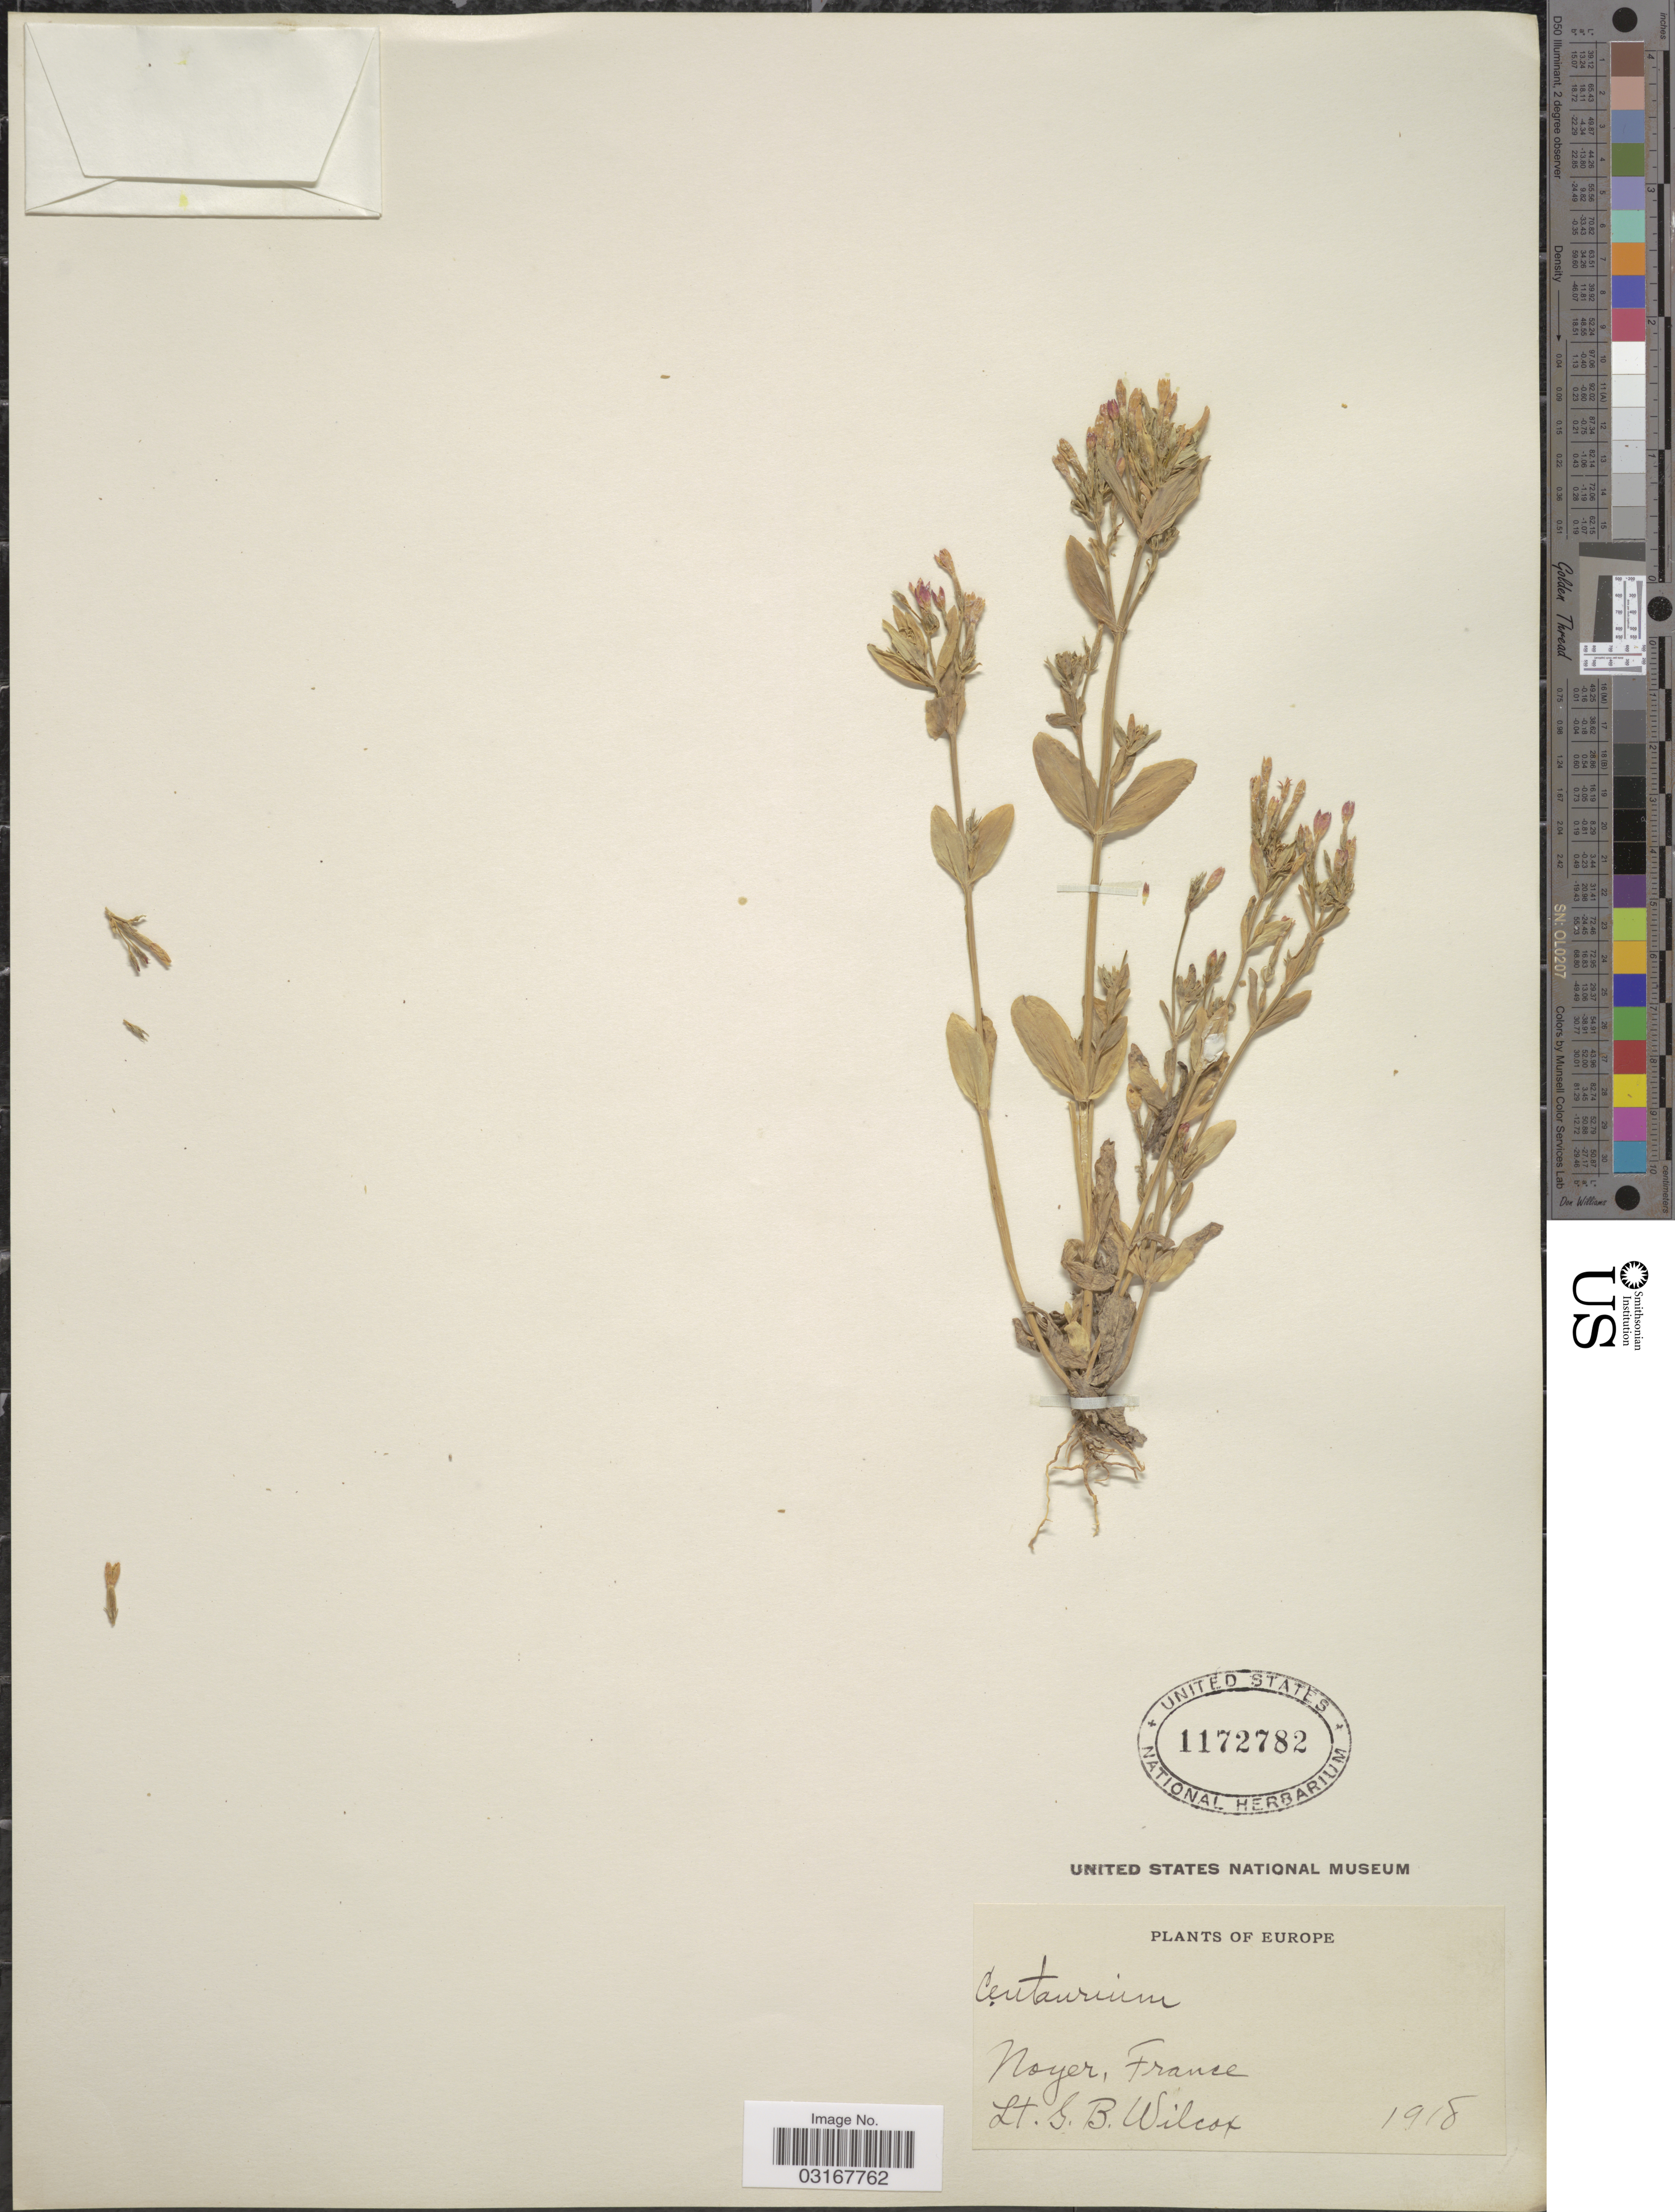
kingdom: Plantae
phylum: Tracheophyta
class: Magnoliopsida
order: Gentianales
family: Gentianaceae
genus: Centaurium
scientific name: Centaurium sp.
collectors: G. Wilcox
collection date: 1918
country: France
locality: Noyer.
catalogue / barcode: US 1172782